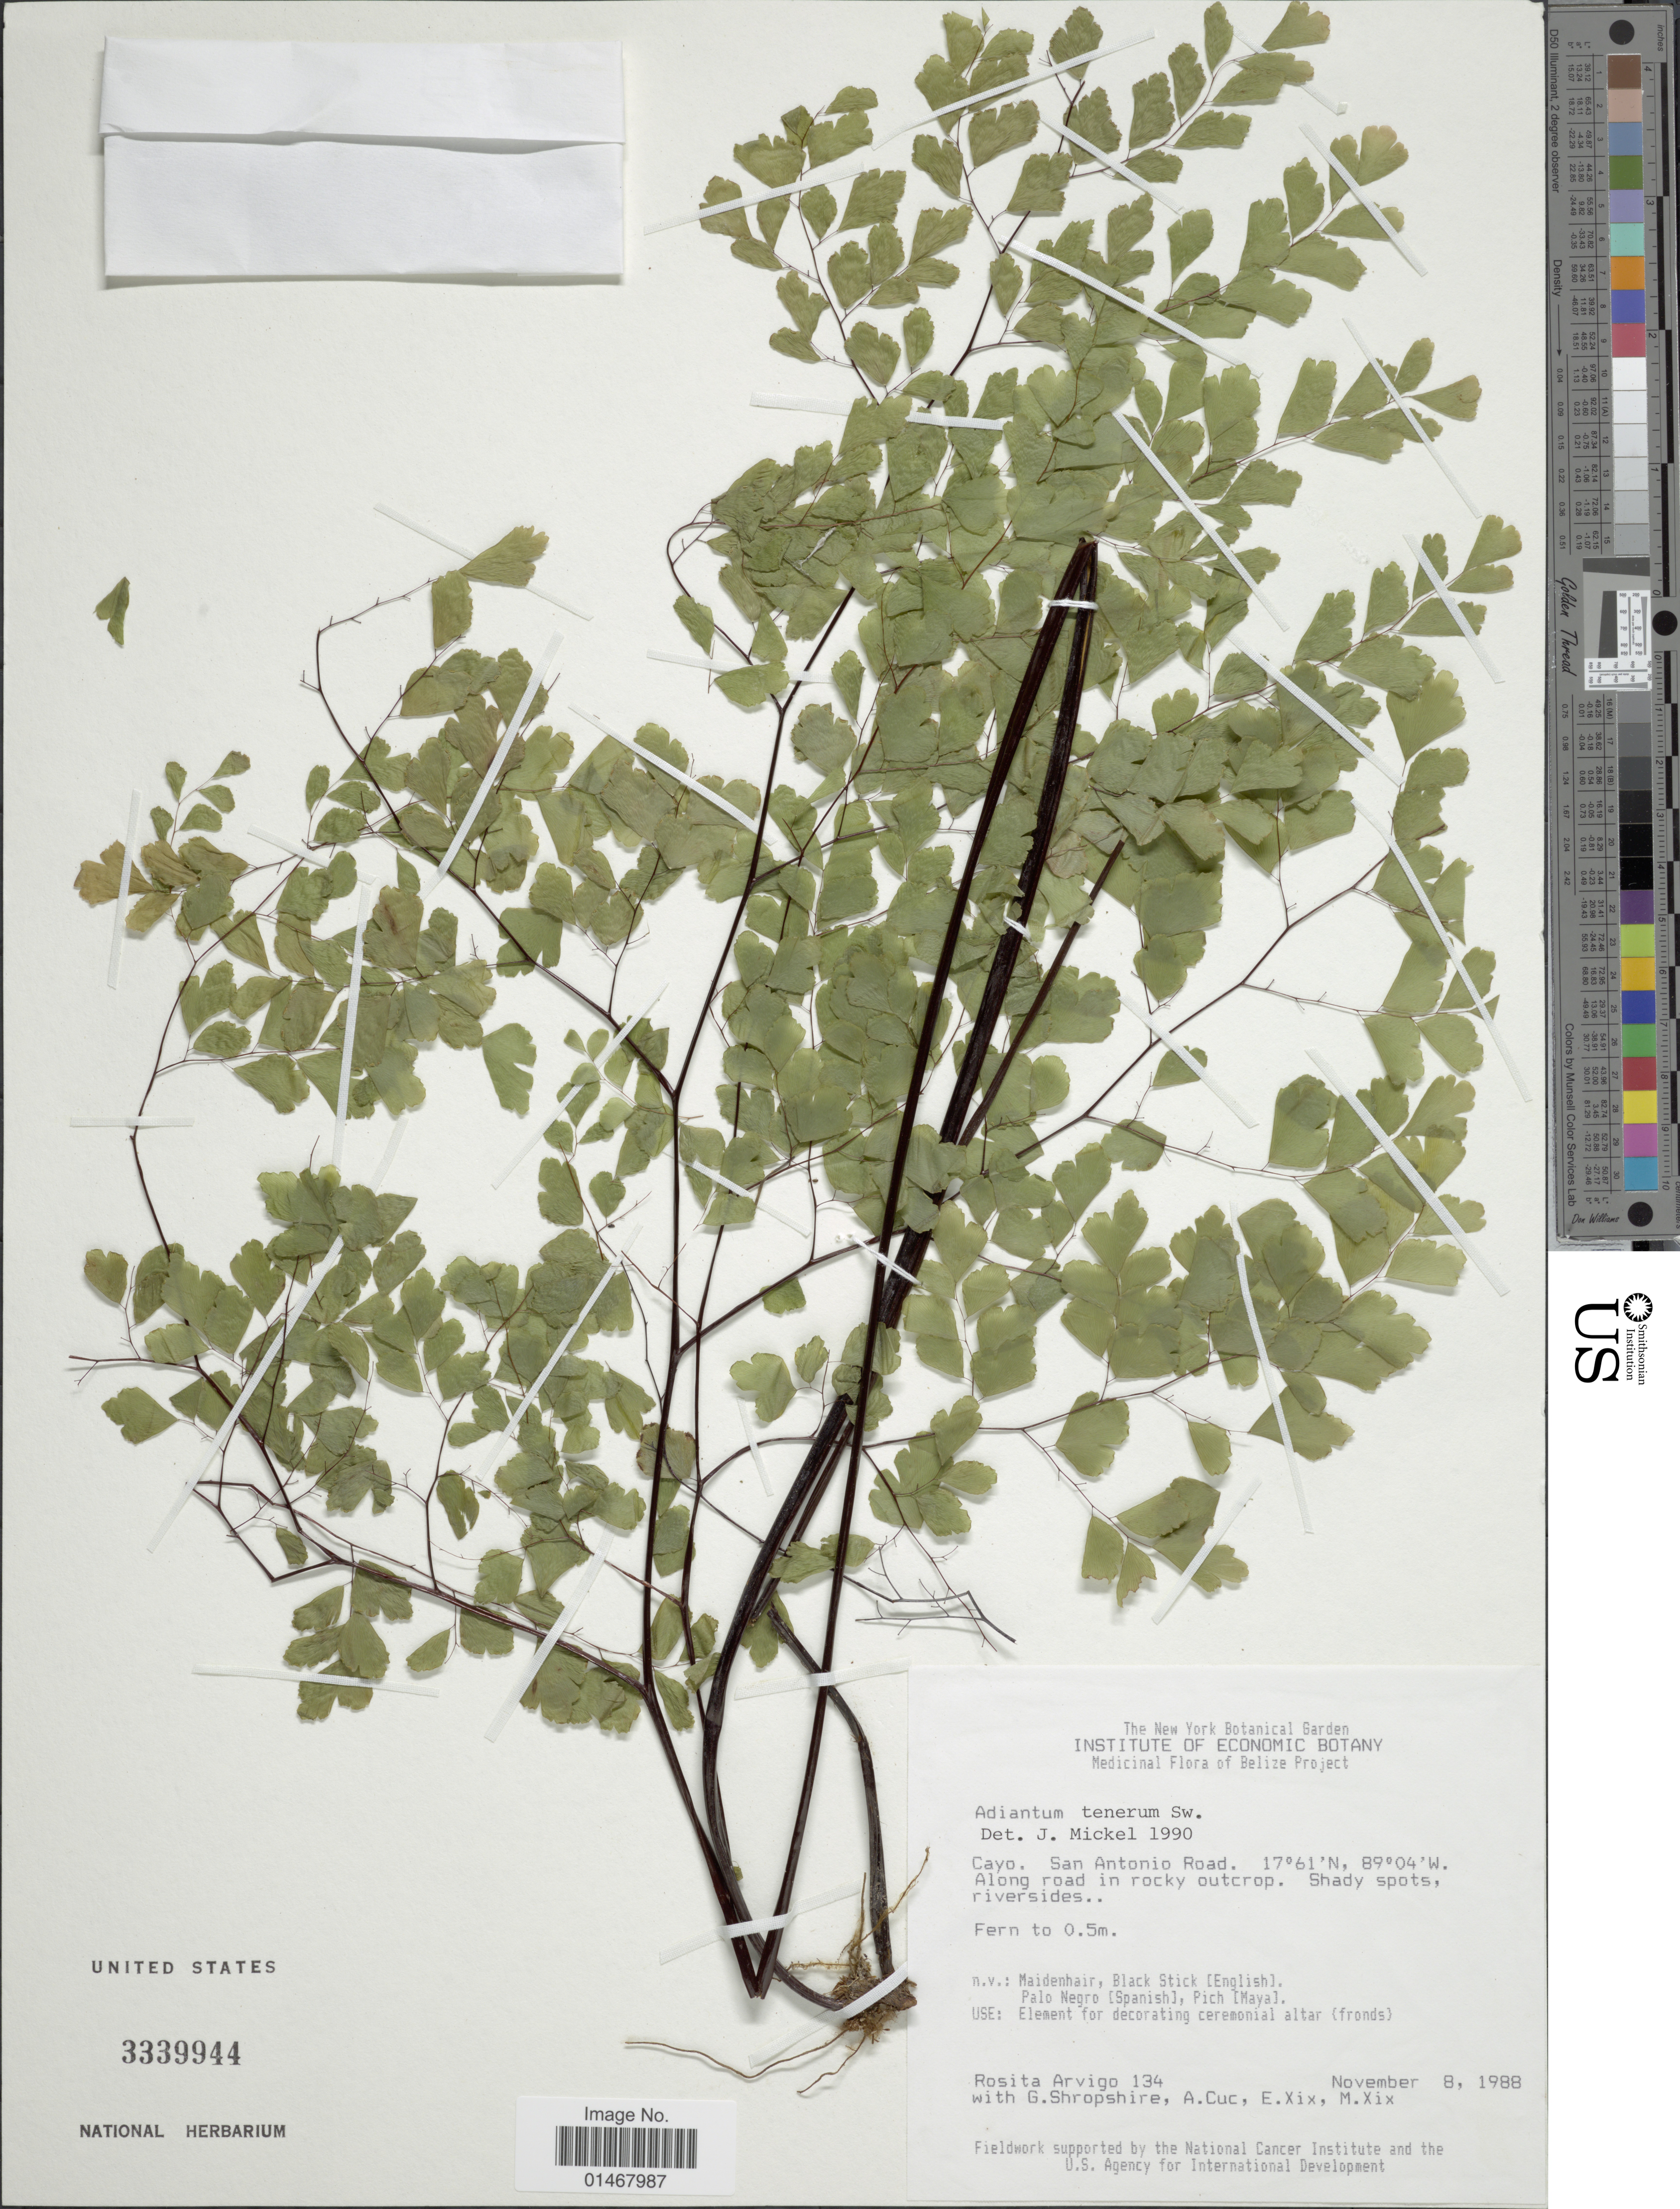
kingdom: Plantae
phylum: Tracheophyta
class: Polypodiopsida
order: Polypodiales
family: Pteridaceae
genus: Adiantum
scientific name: Adiantum tenerum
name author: Sw.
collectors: R. Arvigo, G. Shropshire, A. Cuc, E. Xix & M. Xix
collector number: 134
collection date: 1988-11-08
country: Belize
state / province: Cayo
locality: San Antonio Road, Along road in rocky outcrops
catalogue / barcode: US 3339944